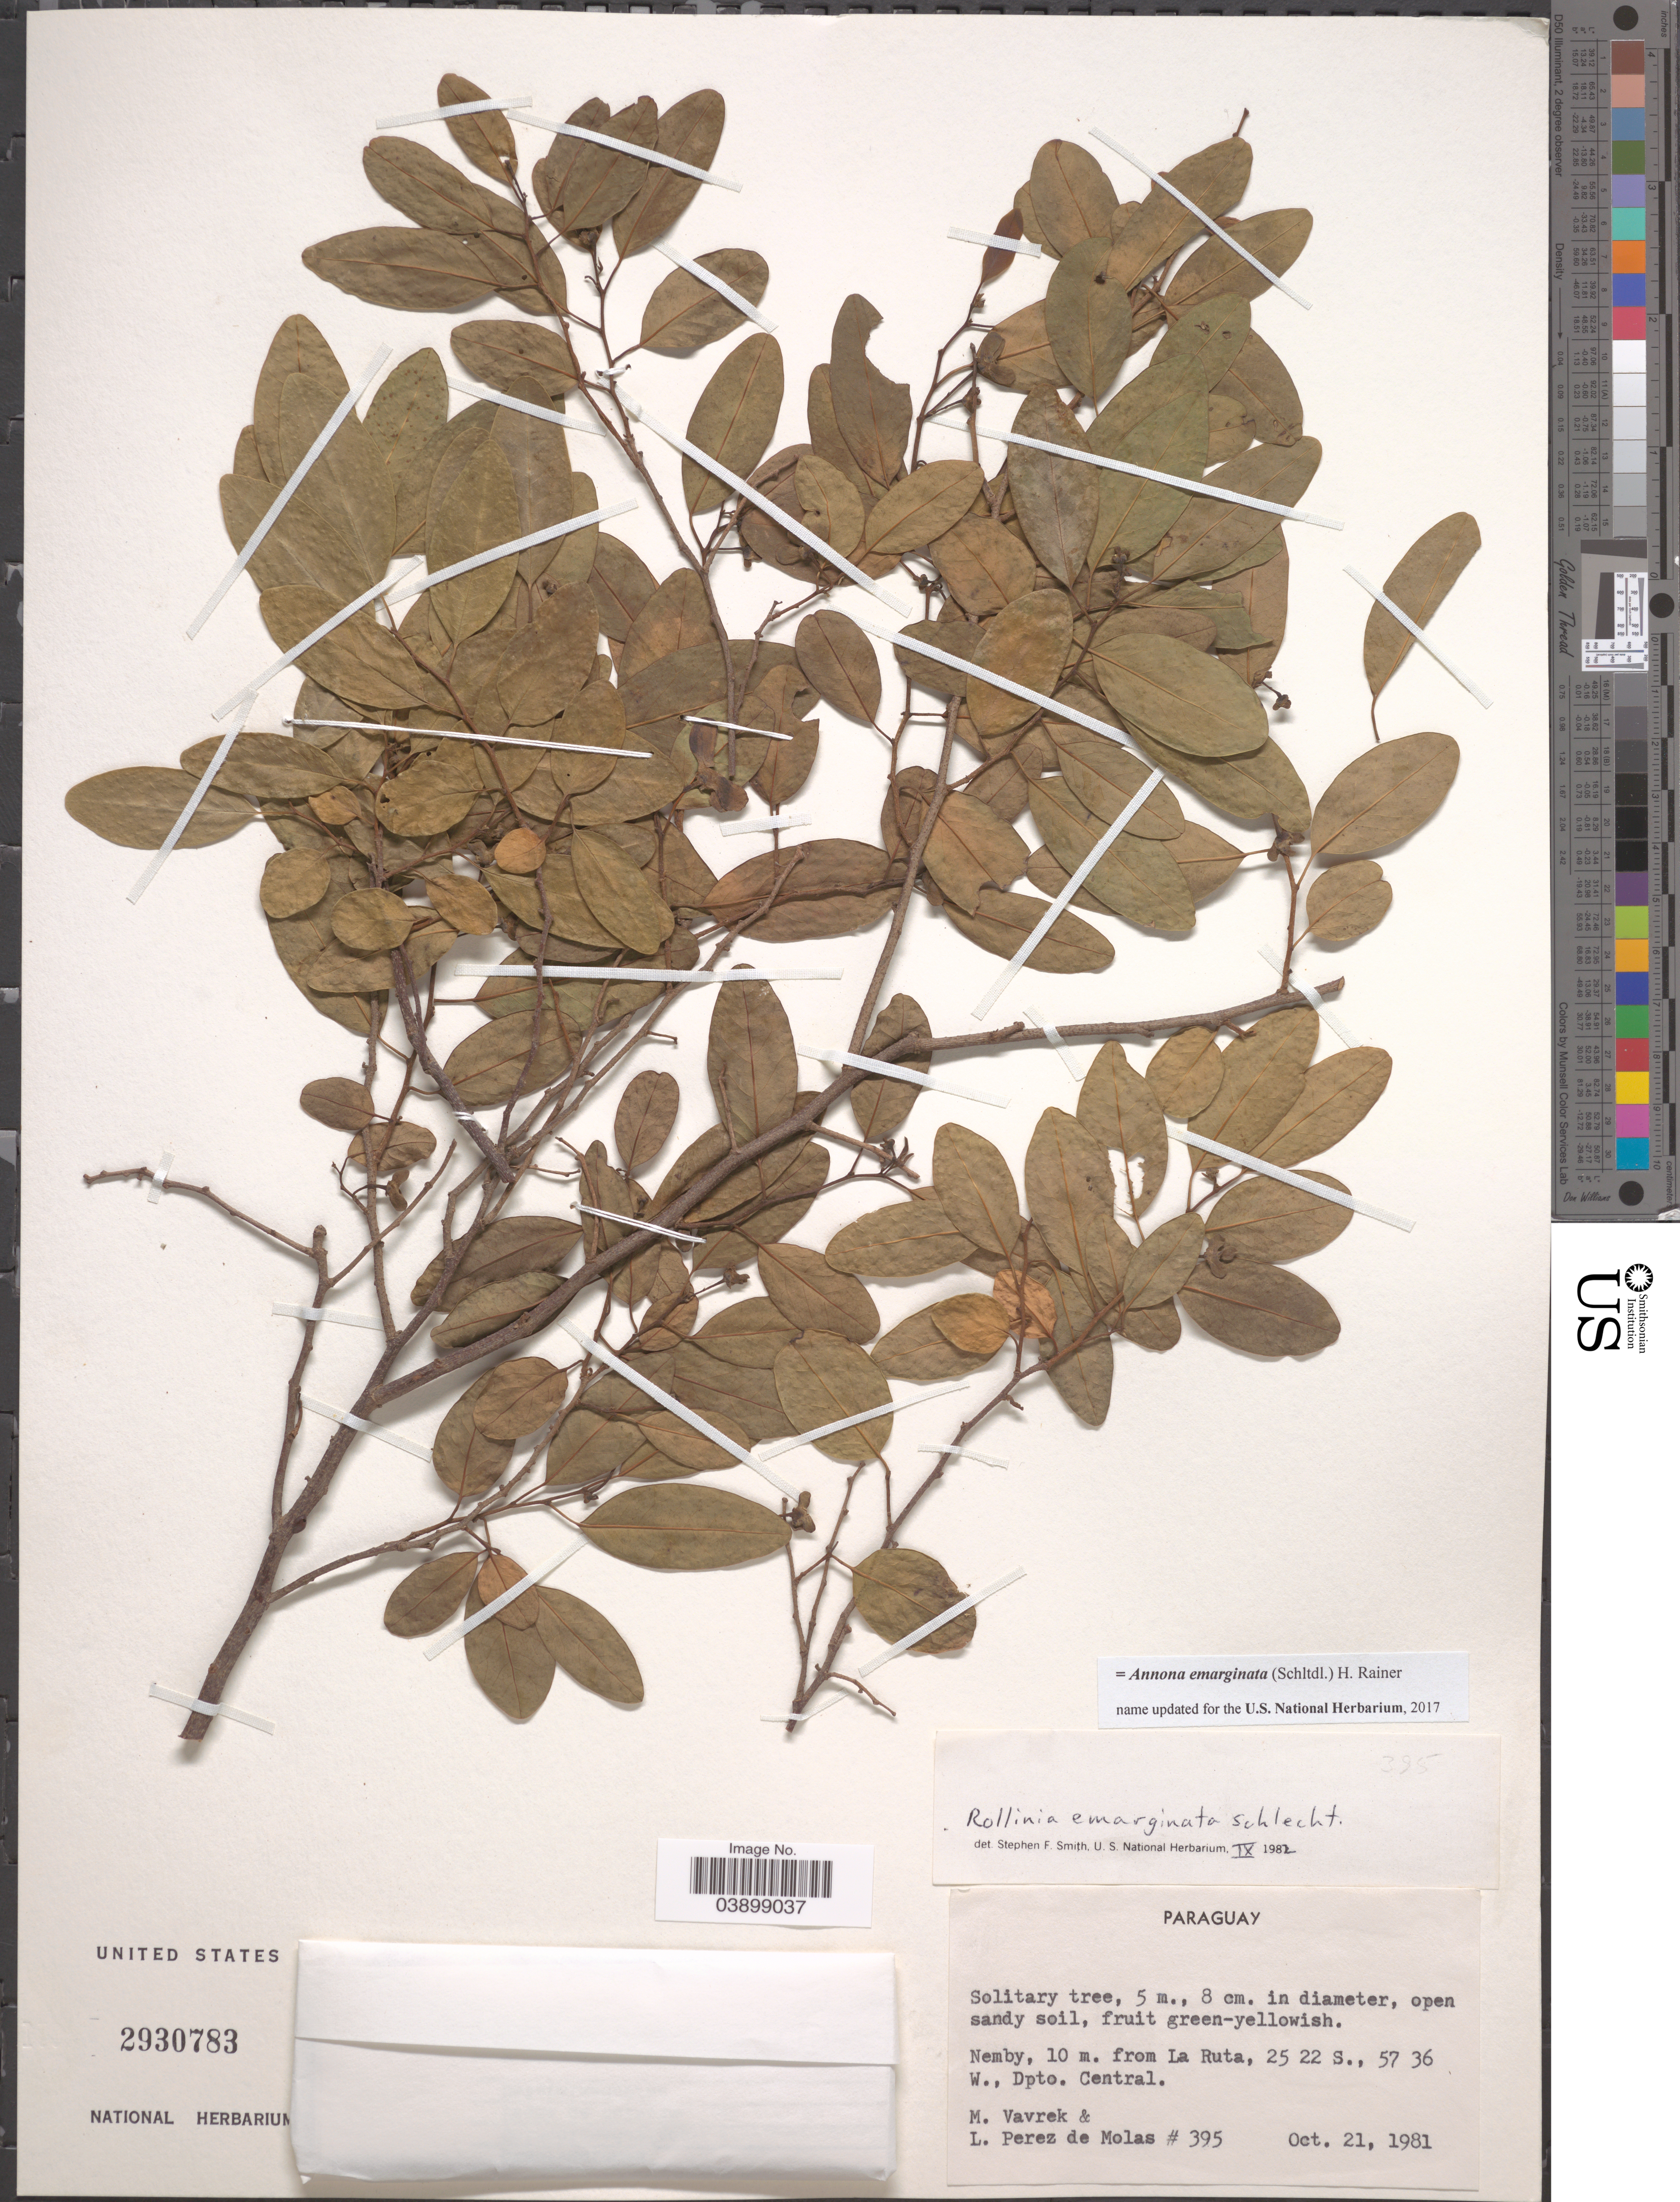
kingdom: Plantae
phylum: Tracheophyta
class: Magnoliopsida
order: Magnoliales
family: Annonaceae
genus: Annona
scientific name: Annona emarginata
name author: (Schltdl.) H. Rainer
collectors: M. Vavrek & L. Perez de Molas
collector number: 395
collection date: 1981-10-21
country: Paraguay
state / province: Central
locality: Nemby, 10 m. from La Ruta, Dpto. Central.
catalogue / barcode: US 2930783